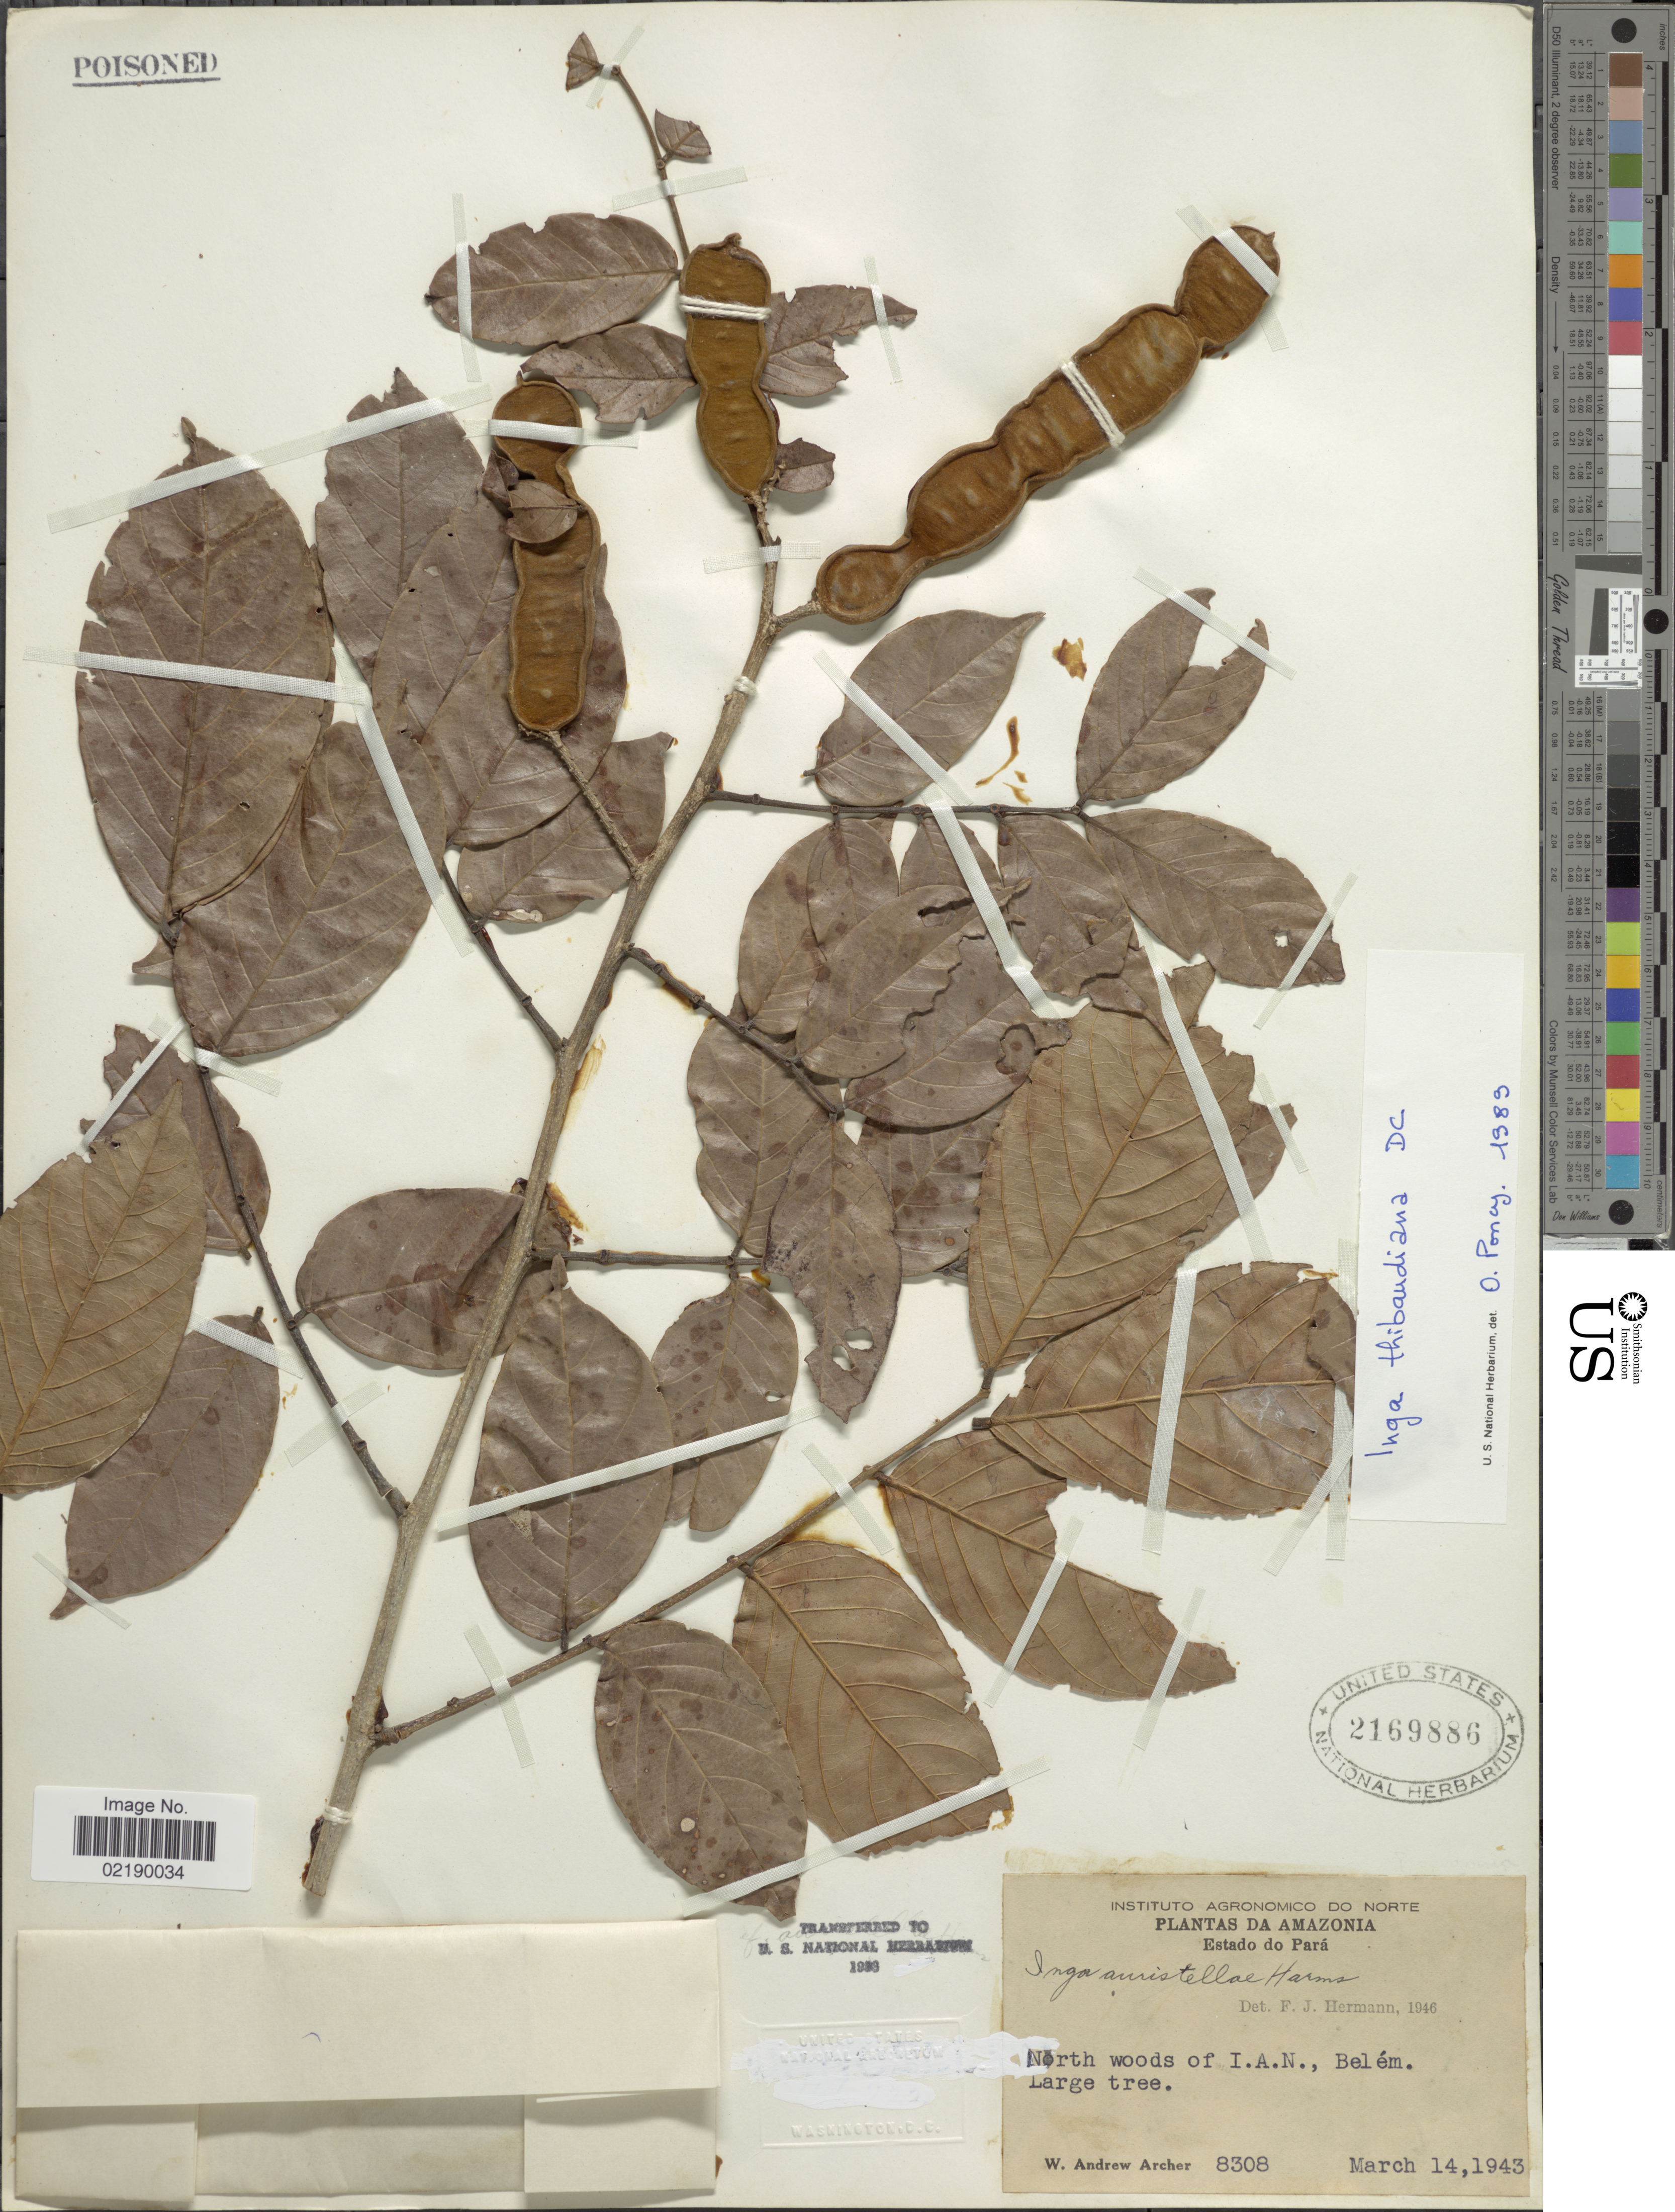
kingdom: Plantae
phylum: Tracheophyta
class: Magnoliopsida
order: Fabales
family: Fabaceae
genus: Inga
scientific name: Inga thibaudiana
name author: DC.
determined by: Poncy, O.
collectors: W. A. Archer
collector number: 8308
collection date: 1943-03-14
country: Brazil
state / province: Pará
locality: Amazonia, North woods of I.A.N., Belem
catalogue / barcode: US 2169886